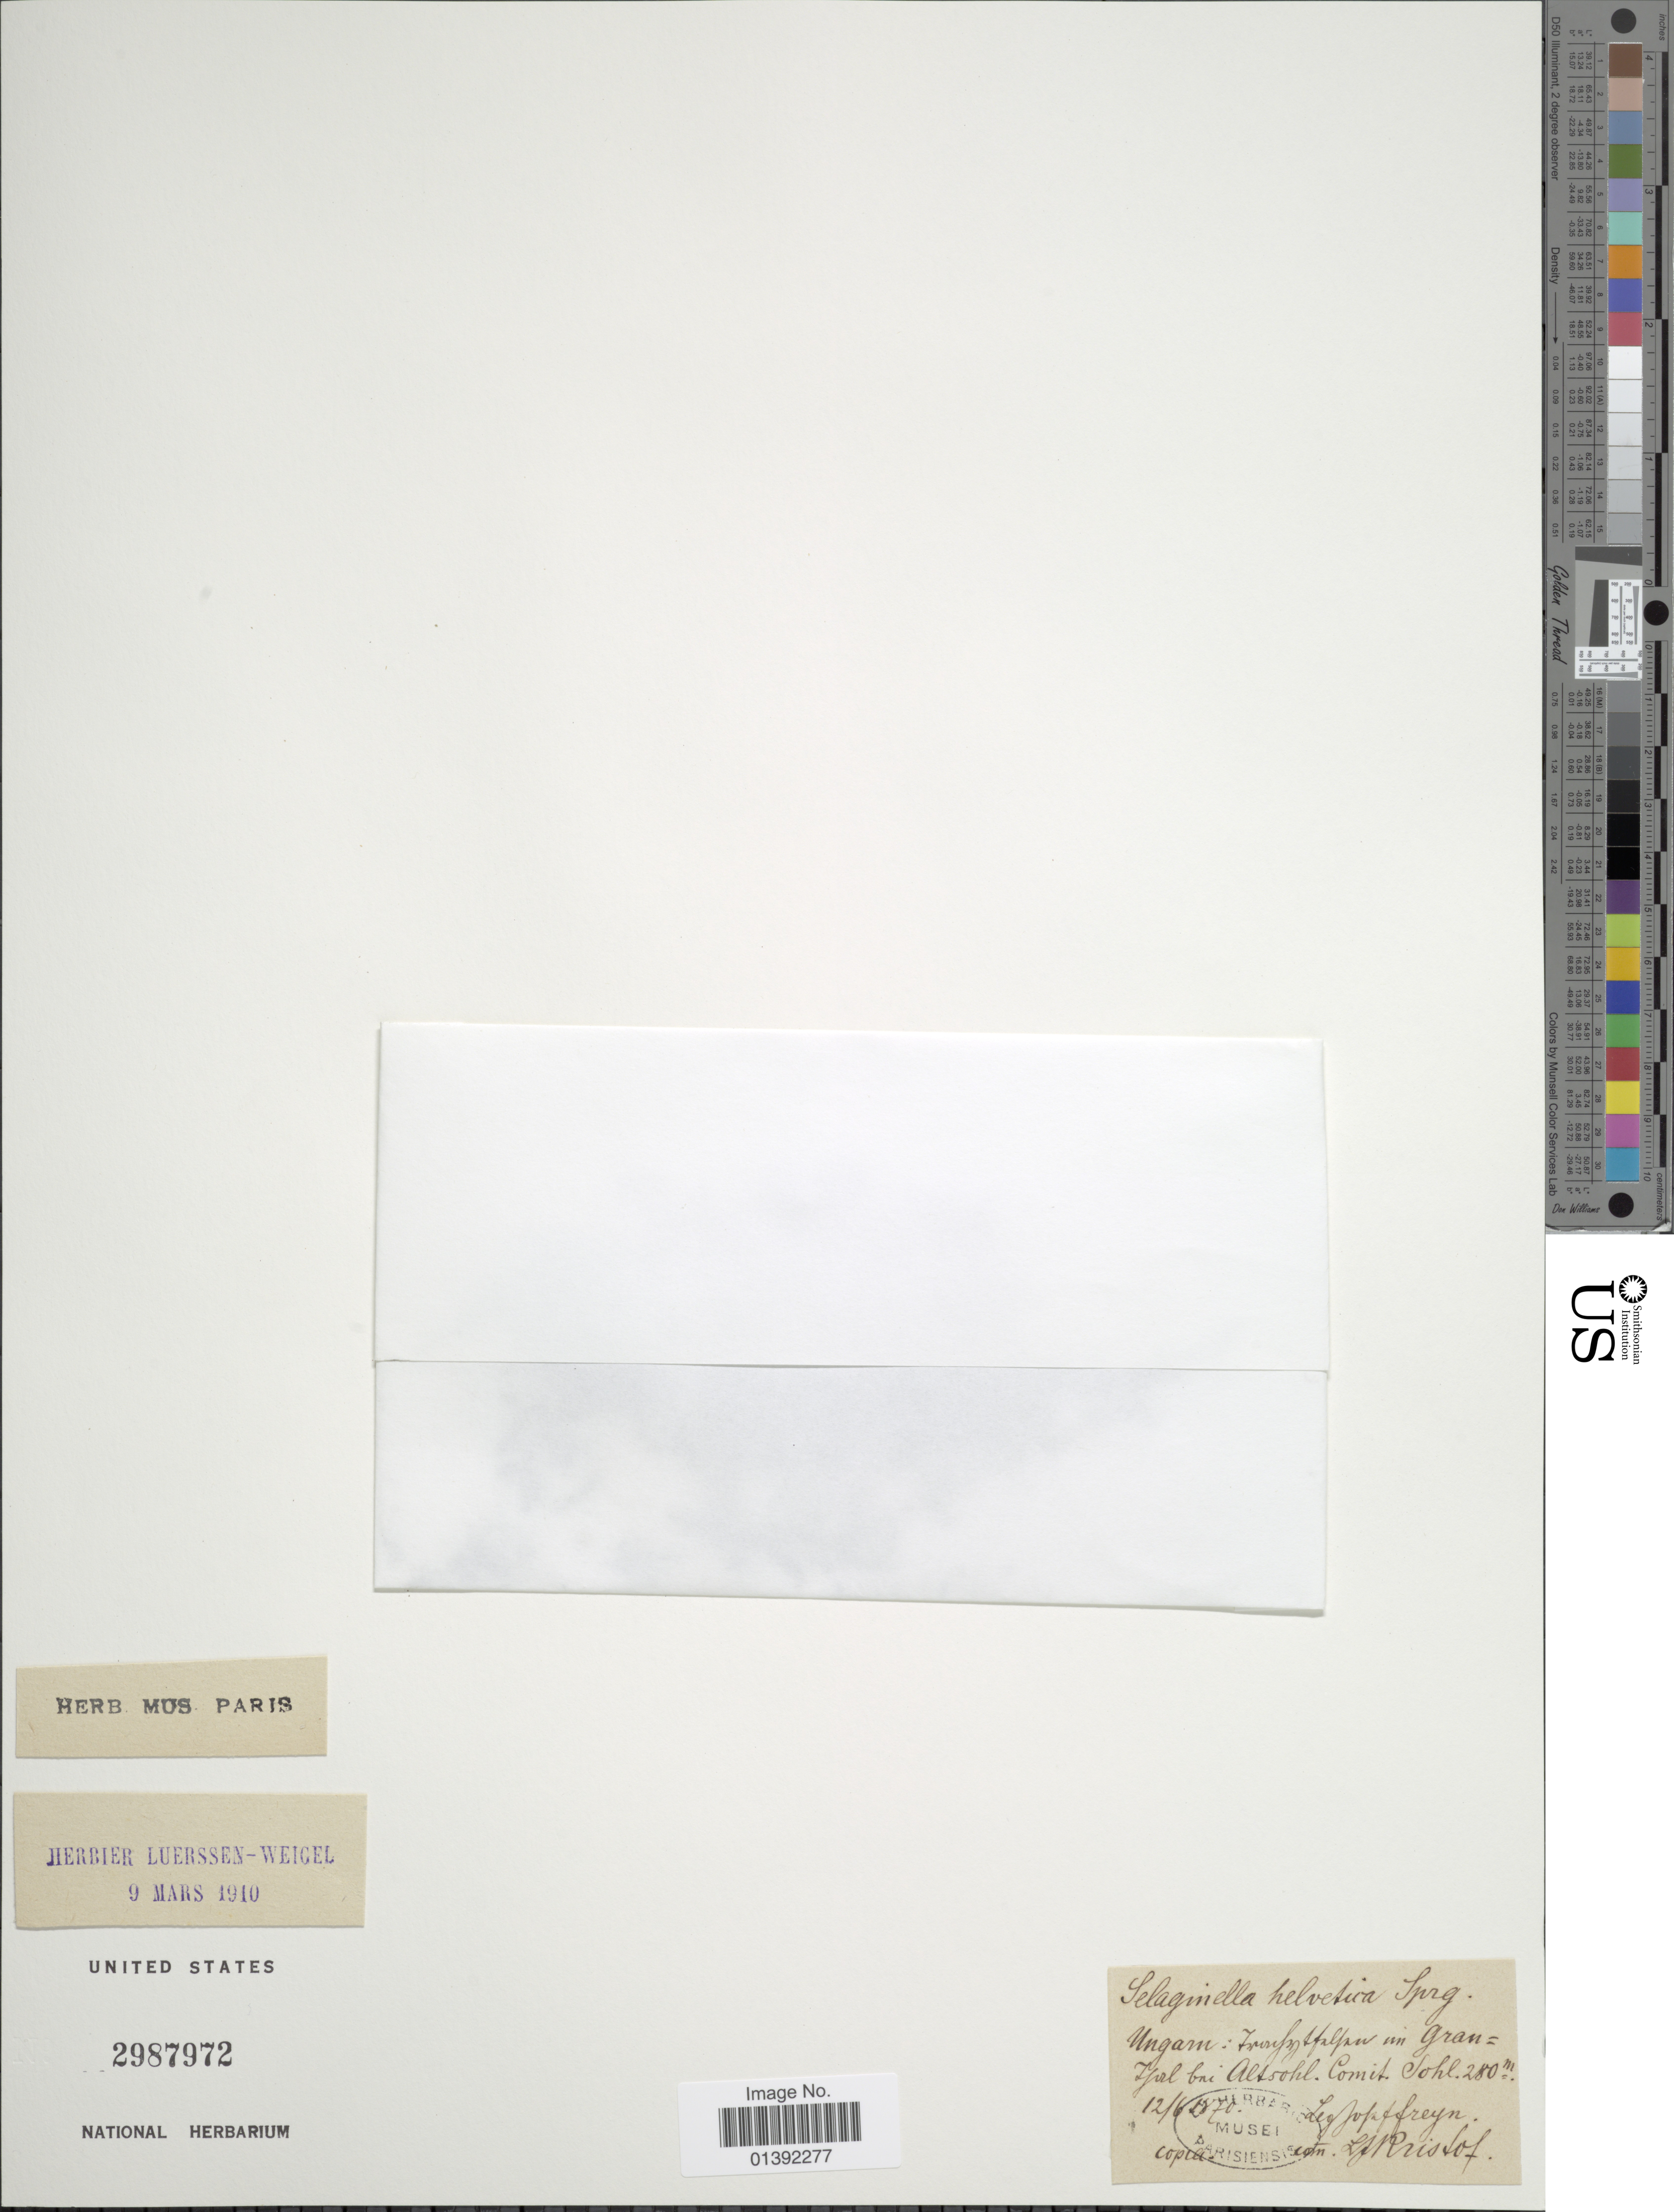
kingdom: Plantae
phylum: Tracheophyta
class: Lycopodiopsida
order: Selaginellales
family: Selaginellaceae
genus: Selaginella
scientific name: Selaginella helvetica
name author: (L.) Spring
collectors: Rislof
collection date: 1870-06-12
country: Hungary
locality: [illegible text] im granfjol bei Altsohl [interpreted]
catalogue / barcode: US 2987972